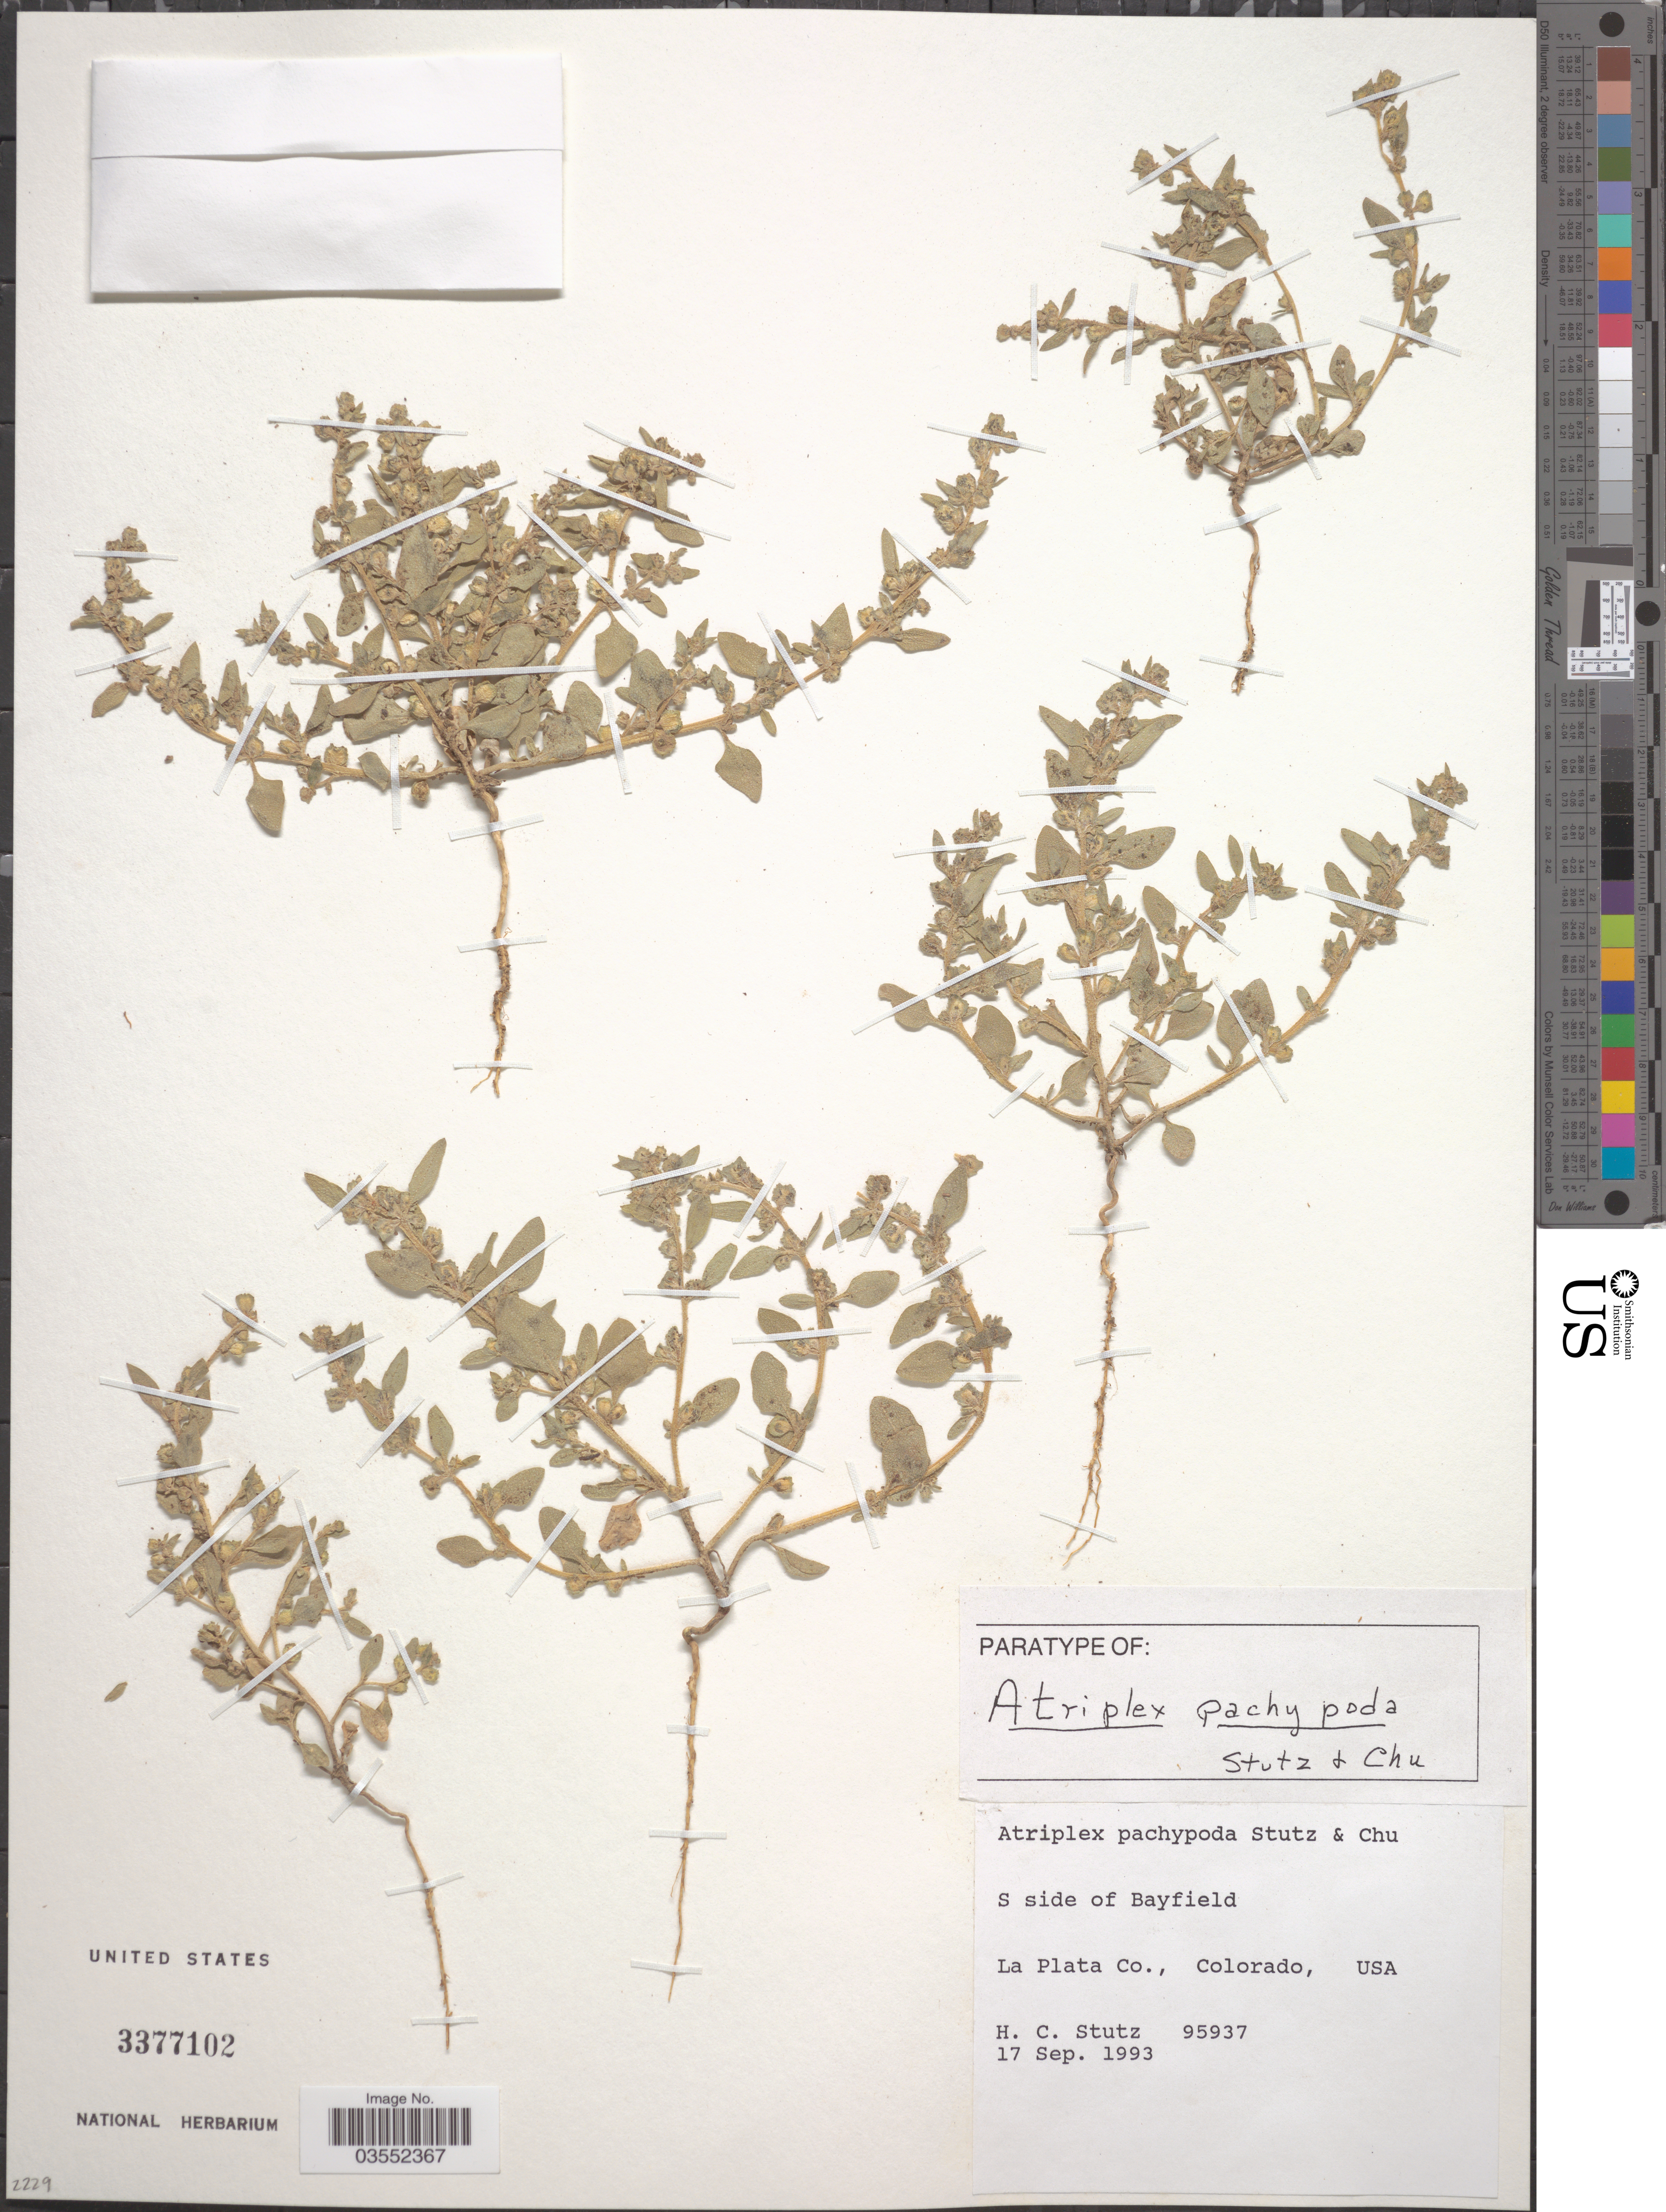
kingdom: Plantae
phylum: Tracheophyta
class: Magnoliopsida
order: Caryophyllales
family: Amaranthaceae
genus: Atriplex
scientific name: Atriplex pabularis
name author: A. Nelson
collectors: H. Stutz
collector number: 95937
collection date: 1993-09-17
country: United States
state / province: Colorado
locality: S side of Bayfield, La Plata Co.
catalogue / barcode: US 3377102